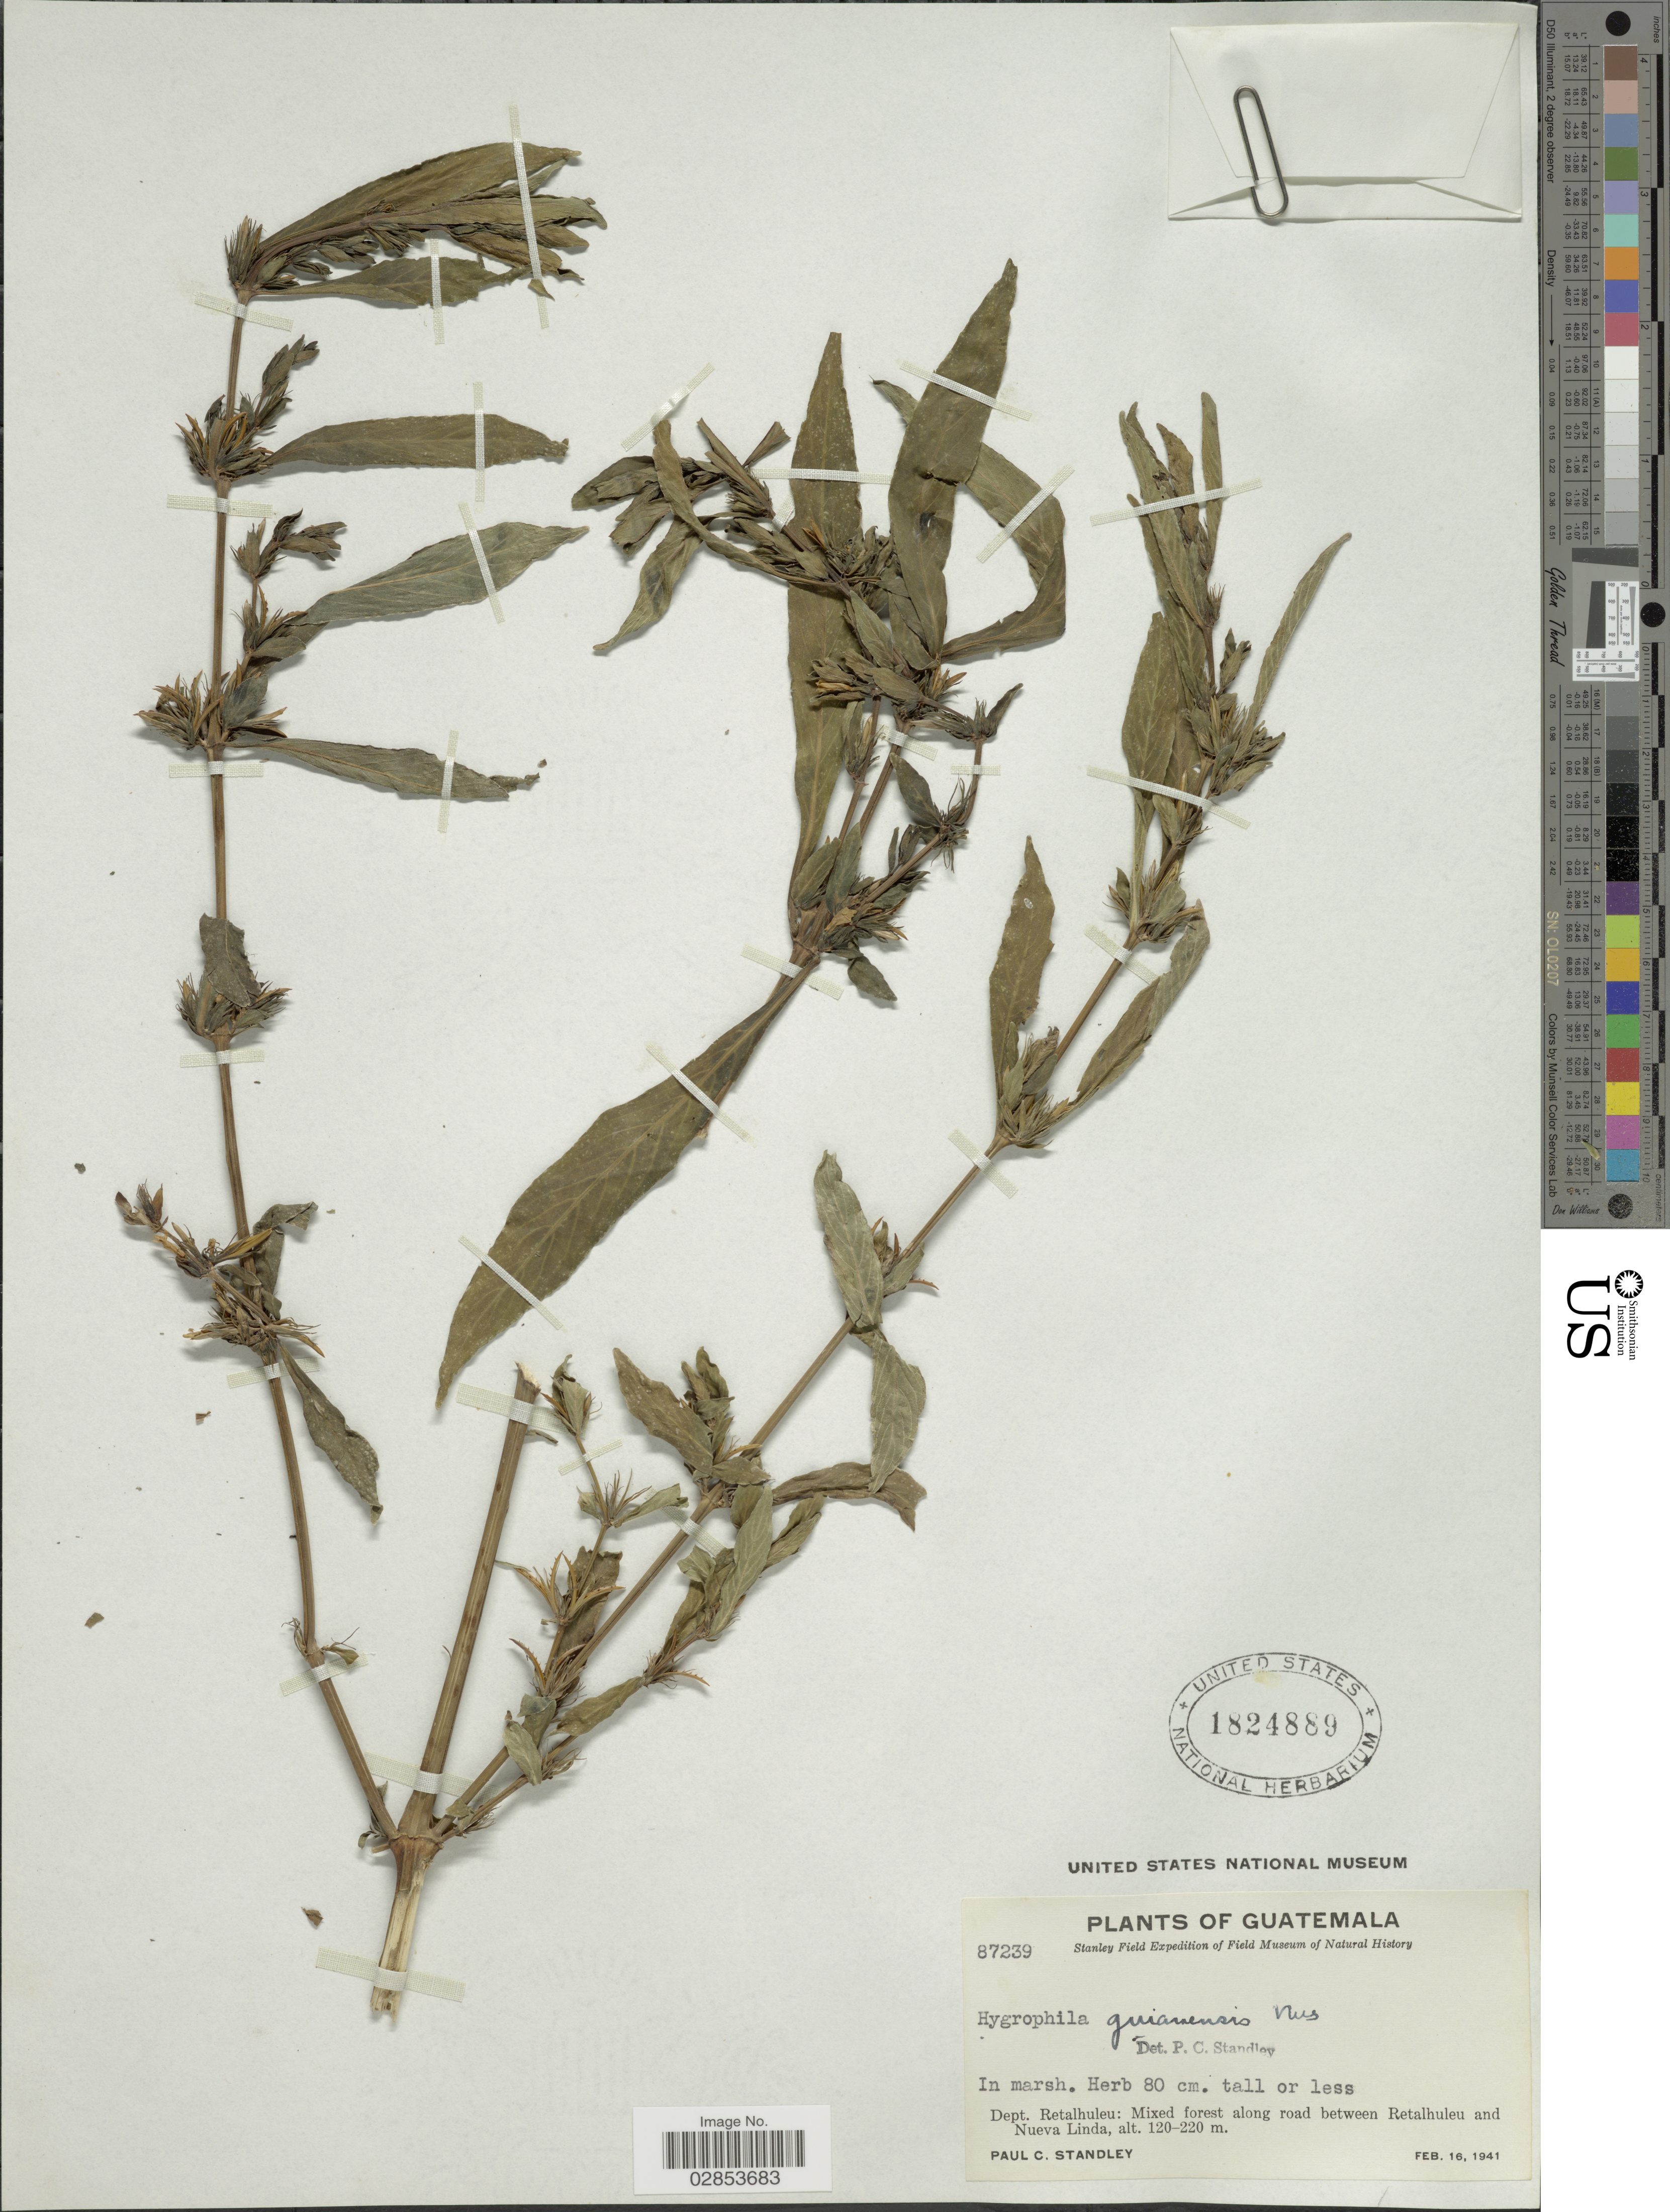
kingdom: Plantae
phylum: Tracheophyta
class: Magnoliopsida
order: Lamiales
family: Acanthaceae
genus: Hygrophila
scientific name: Hygrophila costata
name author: Nees & T. Nees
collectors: P. C. Standley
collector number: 87239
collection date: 1941-02-16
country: Guatemala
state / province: Retalhuleu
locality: Dept. Retalhuleu: along road between Retalhuleu and Nueva Linda.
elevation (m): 120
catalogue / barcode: US 1824889